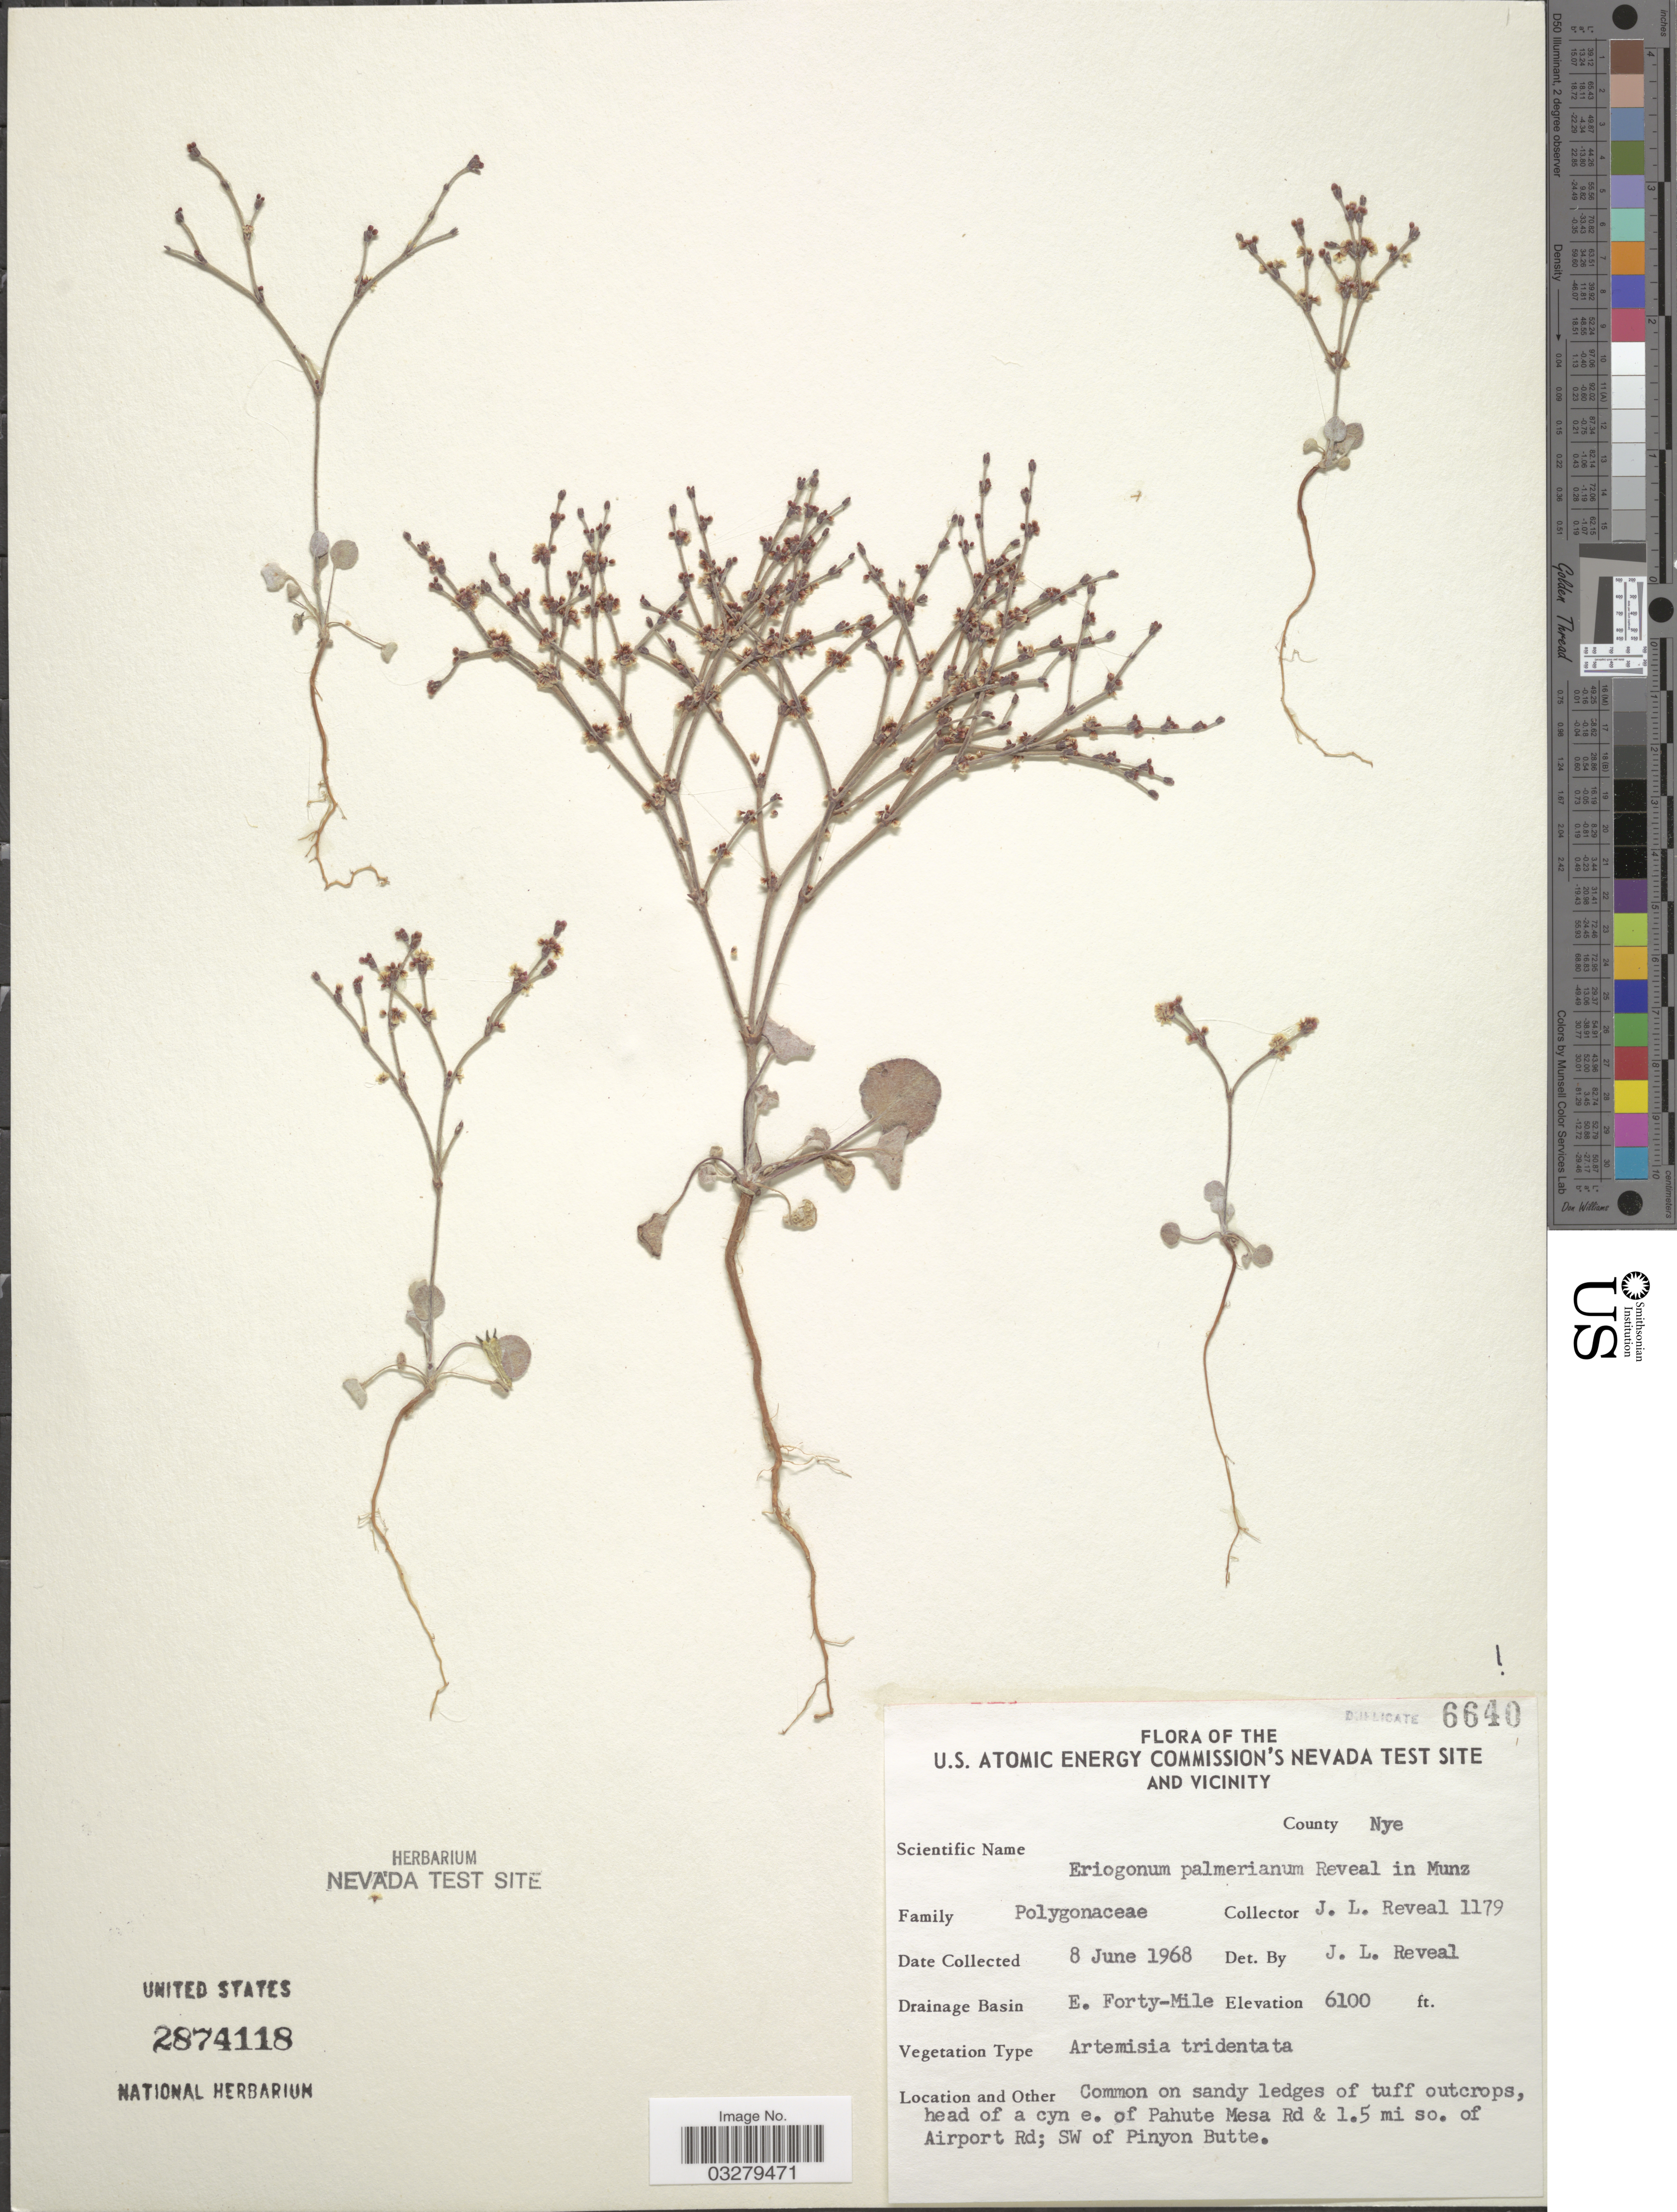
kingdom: Plantae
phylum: Tracheophyta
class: Magnoliopsida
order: Caryophyllales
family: Polygonaceae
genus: Eriogonum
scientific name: Eriogonum palmerianum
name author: Reveal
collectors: J. L. Reveal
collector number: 1179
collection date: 1968-06-08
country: United States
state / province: Nevada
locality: U.S. Atomic Energy Commission's Nevada Test Site and vicinity, County Nye, Drainage Basin E. Forty Mile, head of cyn e. of Pahute Mesa Rd & 1.5 mi so. of Airport Rd; SW of Pinyon Butte.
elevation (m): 1859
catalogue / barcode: US 2874118